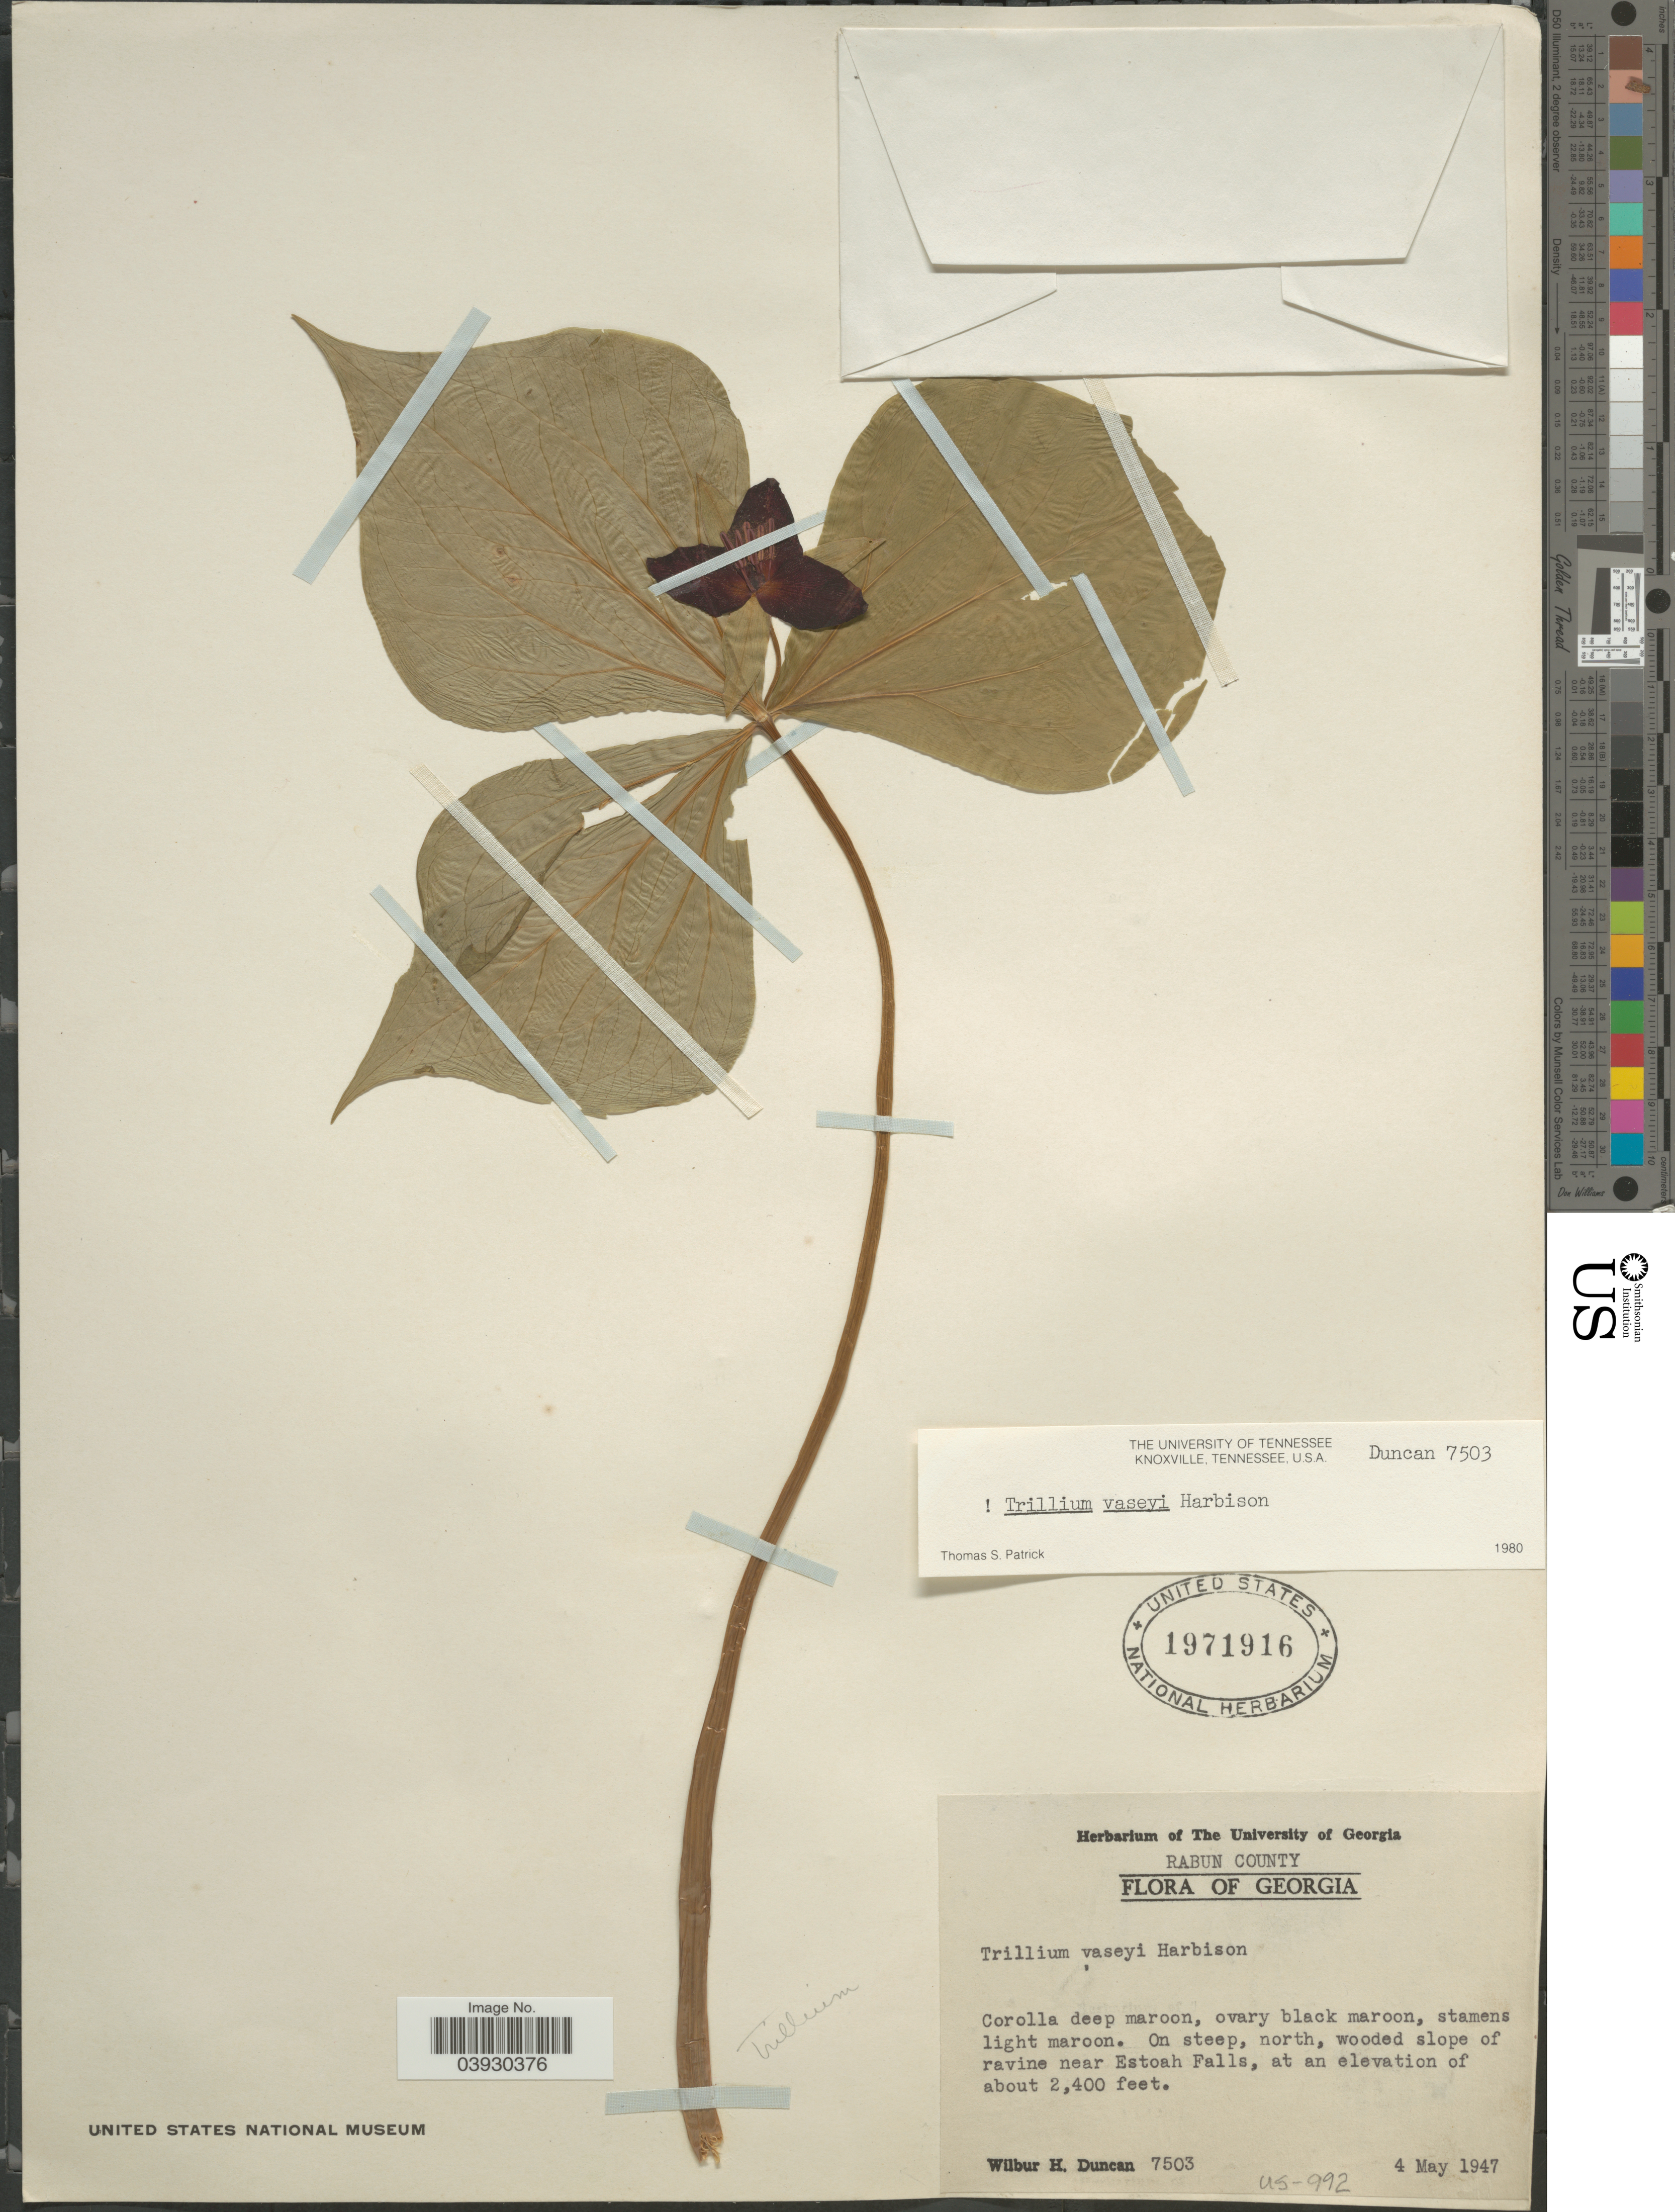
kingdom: Plantae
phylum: Tracheophyta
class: Liliopsida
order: Liliales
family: Melanthiaceae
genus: Trillium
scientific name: Trillium vaseyi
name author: Harb.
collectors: W. H. Duncan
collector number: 7503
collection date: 1947-05-04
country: United States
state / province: Georgia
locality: Rabun County. On steep, north, wooded slope of ravine near Estoah Falls.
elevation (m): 732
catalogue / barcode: US 1971916